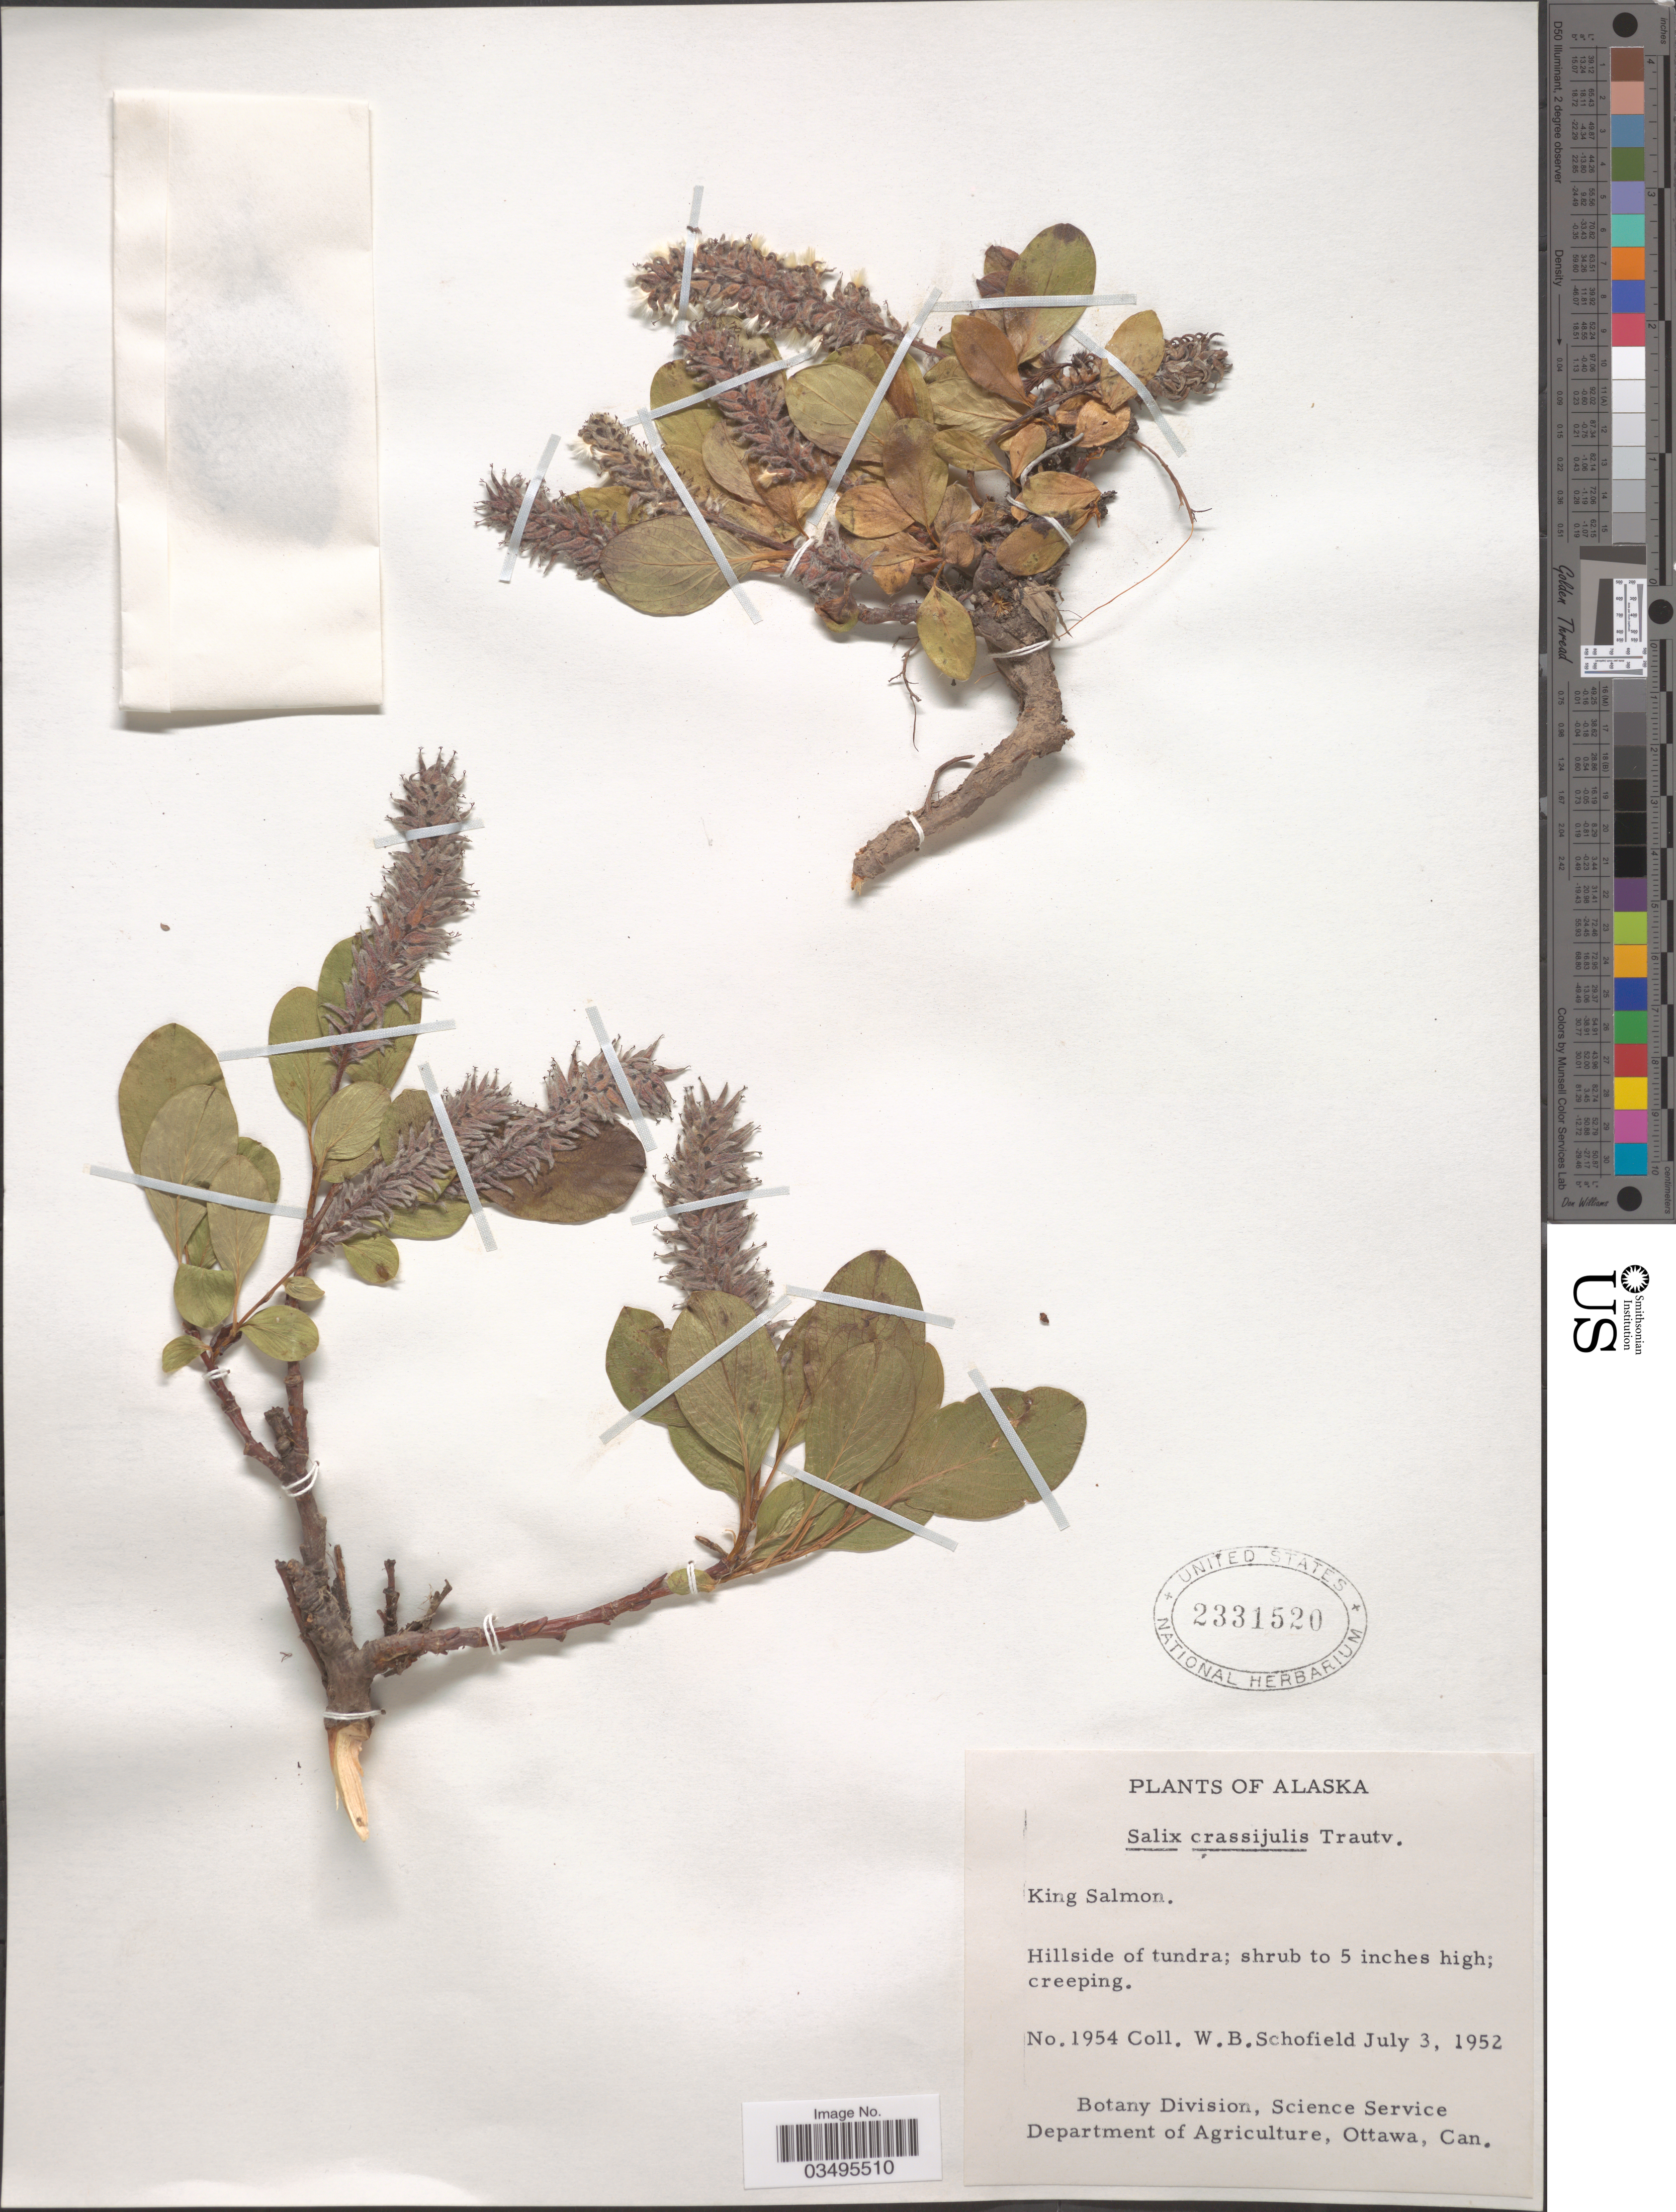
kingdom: Plantae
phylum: Tracheophyta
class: Magnoliopsida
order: Malpighiales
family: Salicaceae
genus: Salix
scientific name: Salix arctica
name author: Pall.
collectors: W. Schofield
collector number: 1954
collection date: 1952-07-03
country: United States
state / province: Alaska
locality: King Salmon. Hillside of tundra.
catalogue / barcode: US 2331520